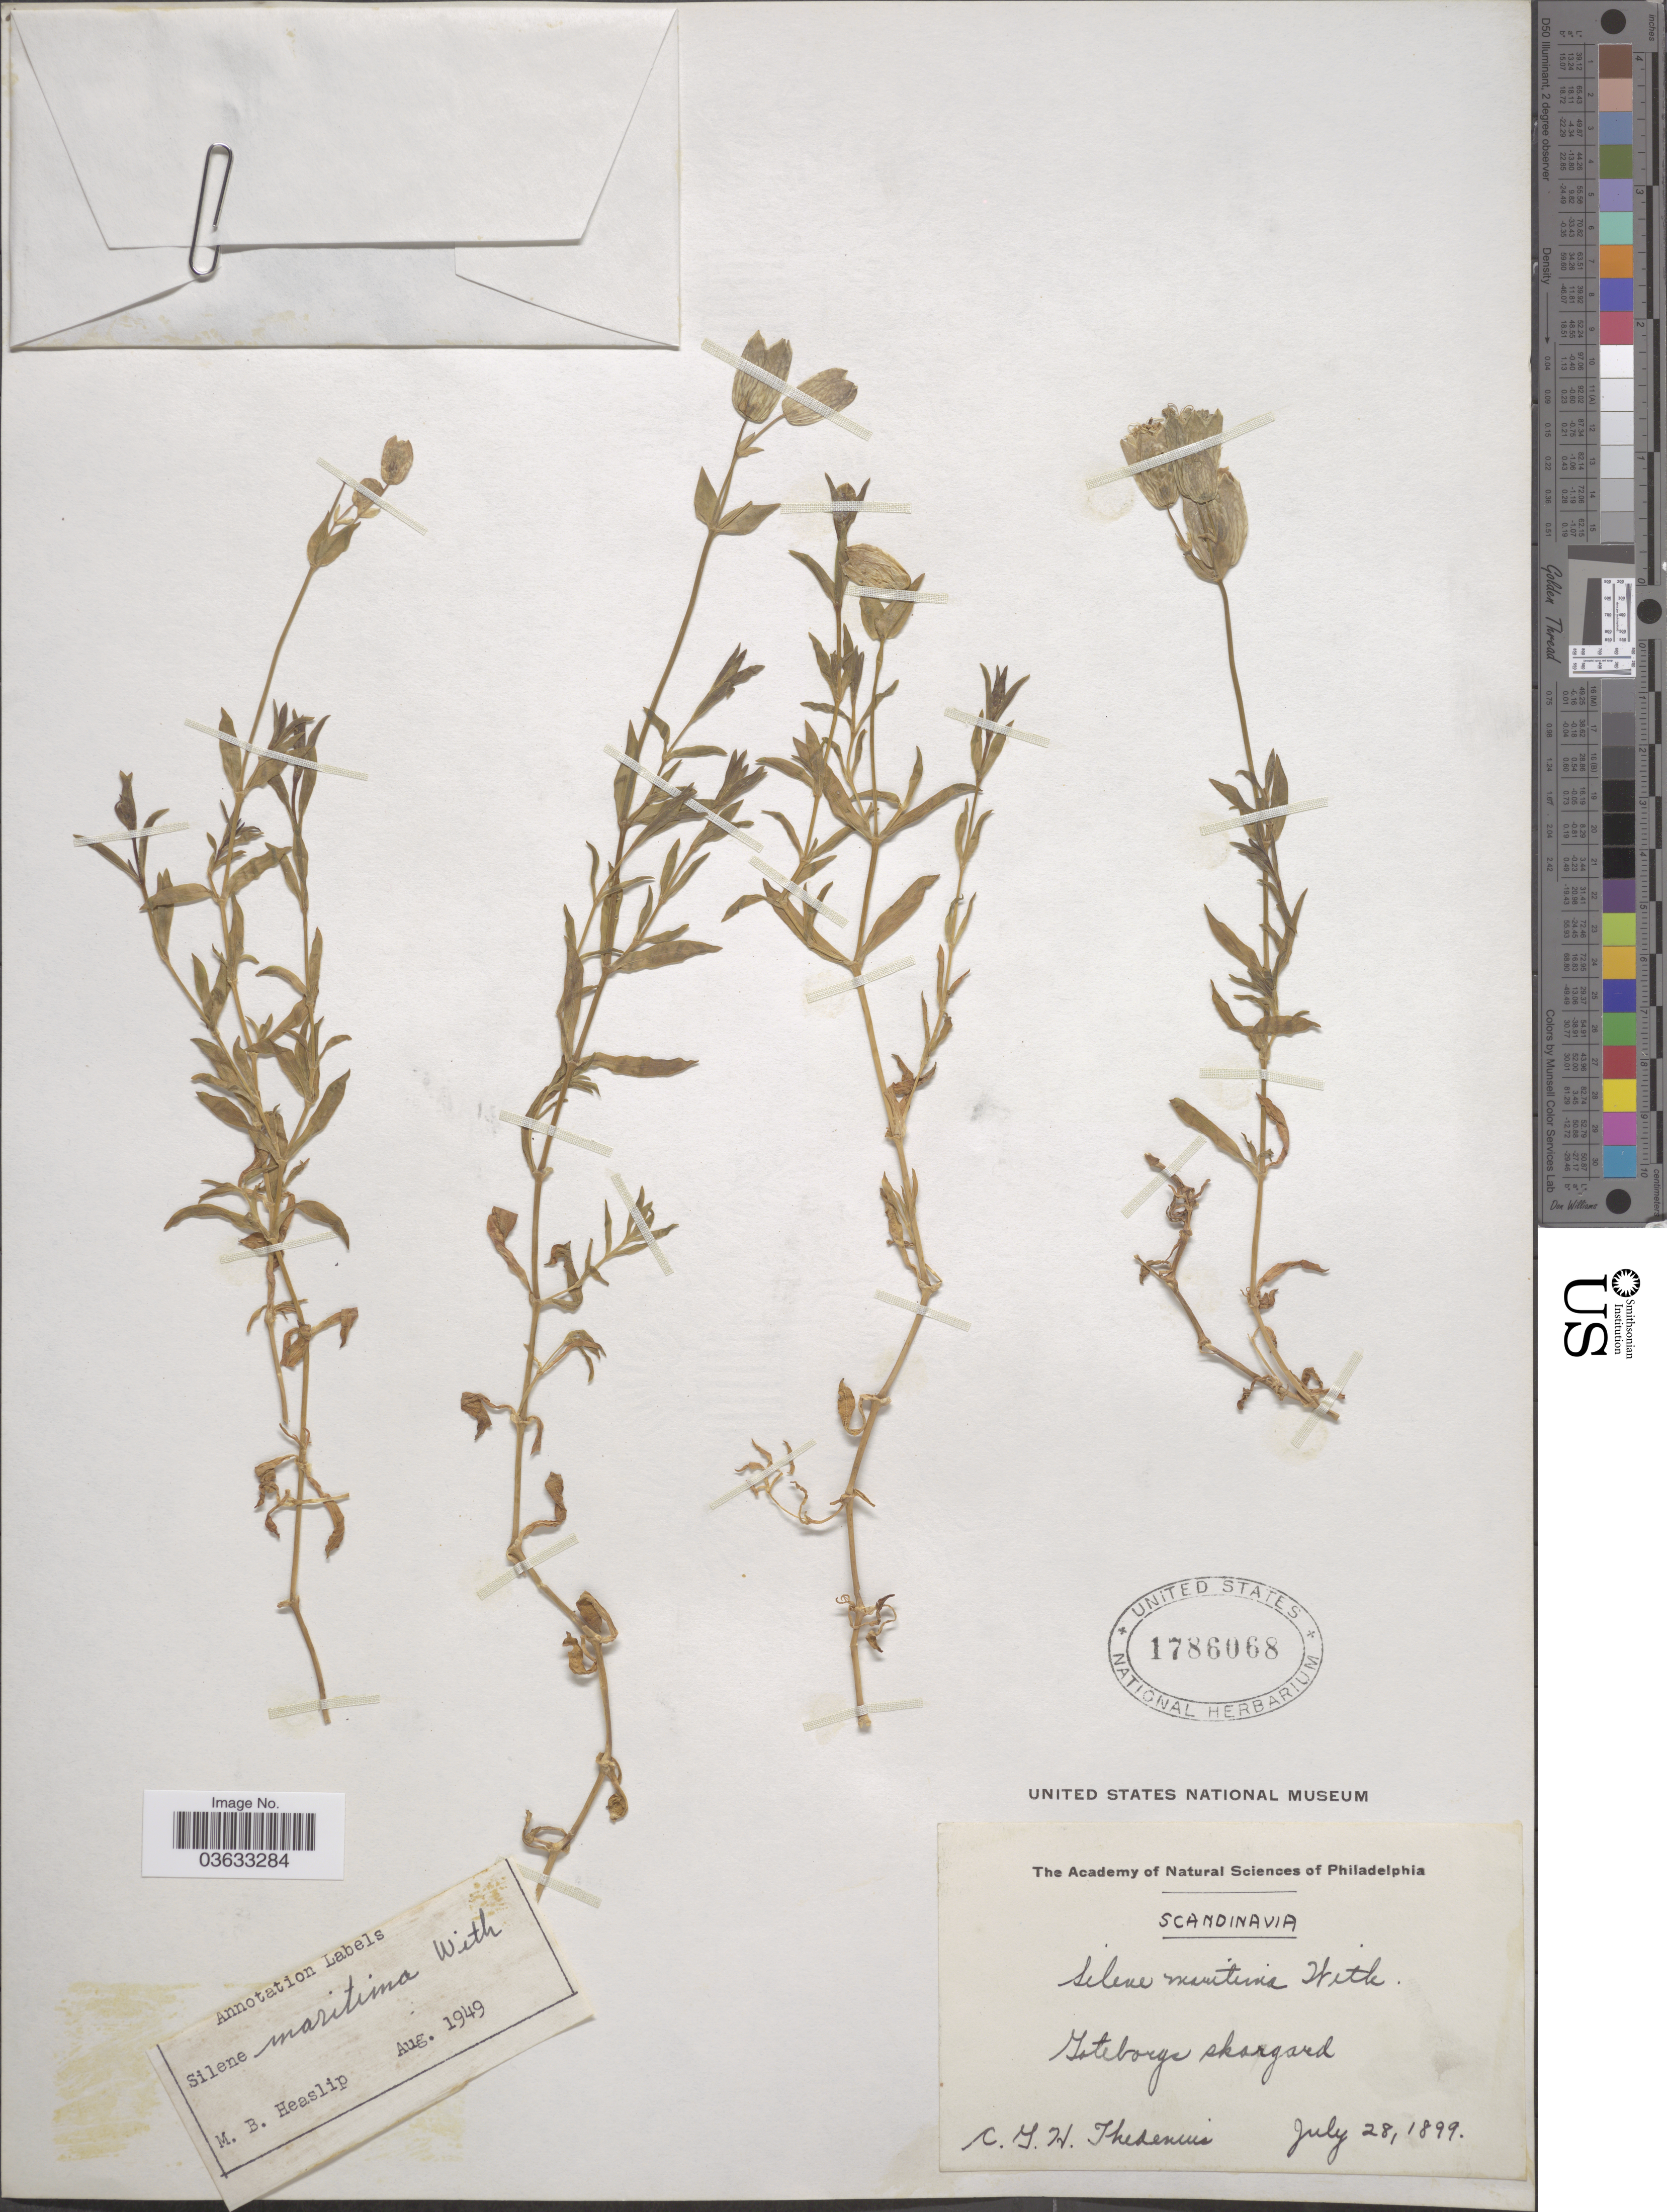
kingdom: Plantae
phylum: Tracheophyta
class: Magnoliopsida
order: Caryophyllales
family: Caryophyllaceae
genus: Silene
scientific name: Silene maritima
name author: With.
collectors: C. Thedenius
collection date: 1899-07-28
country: Sweden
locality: Scandinavia. Goteborg skargard.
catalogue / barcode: US 1786068